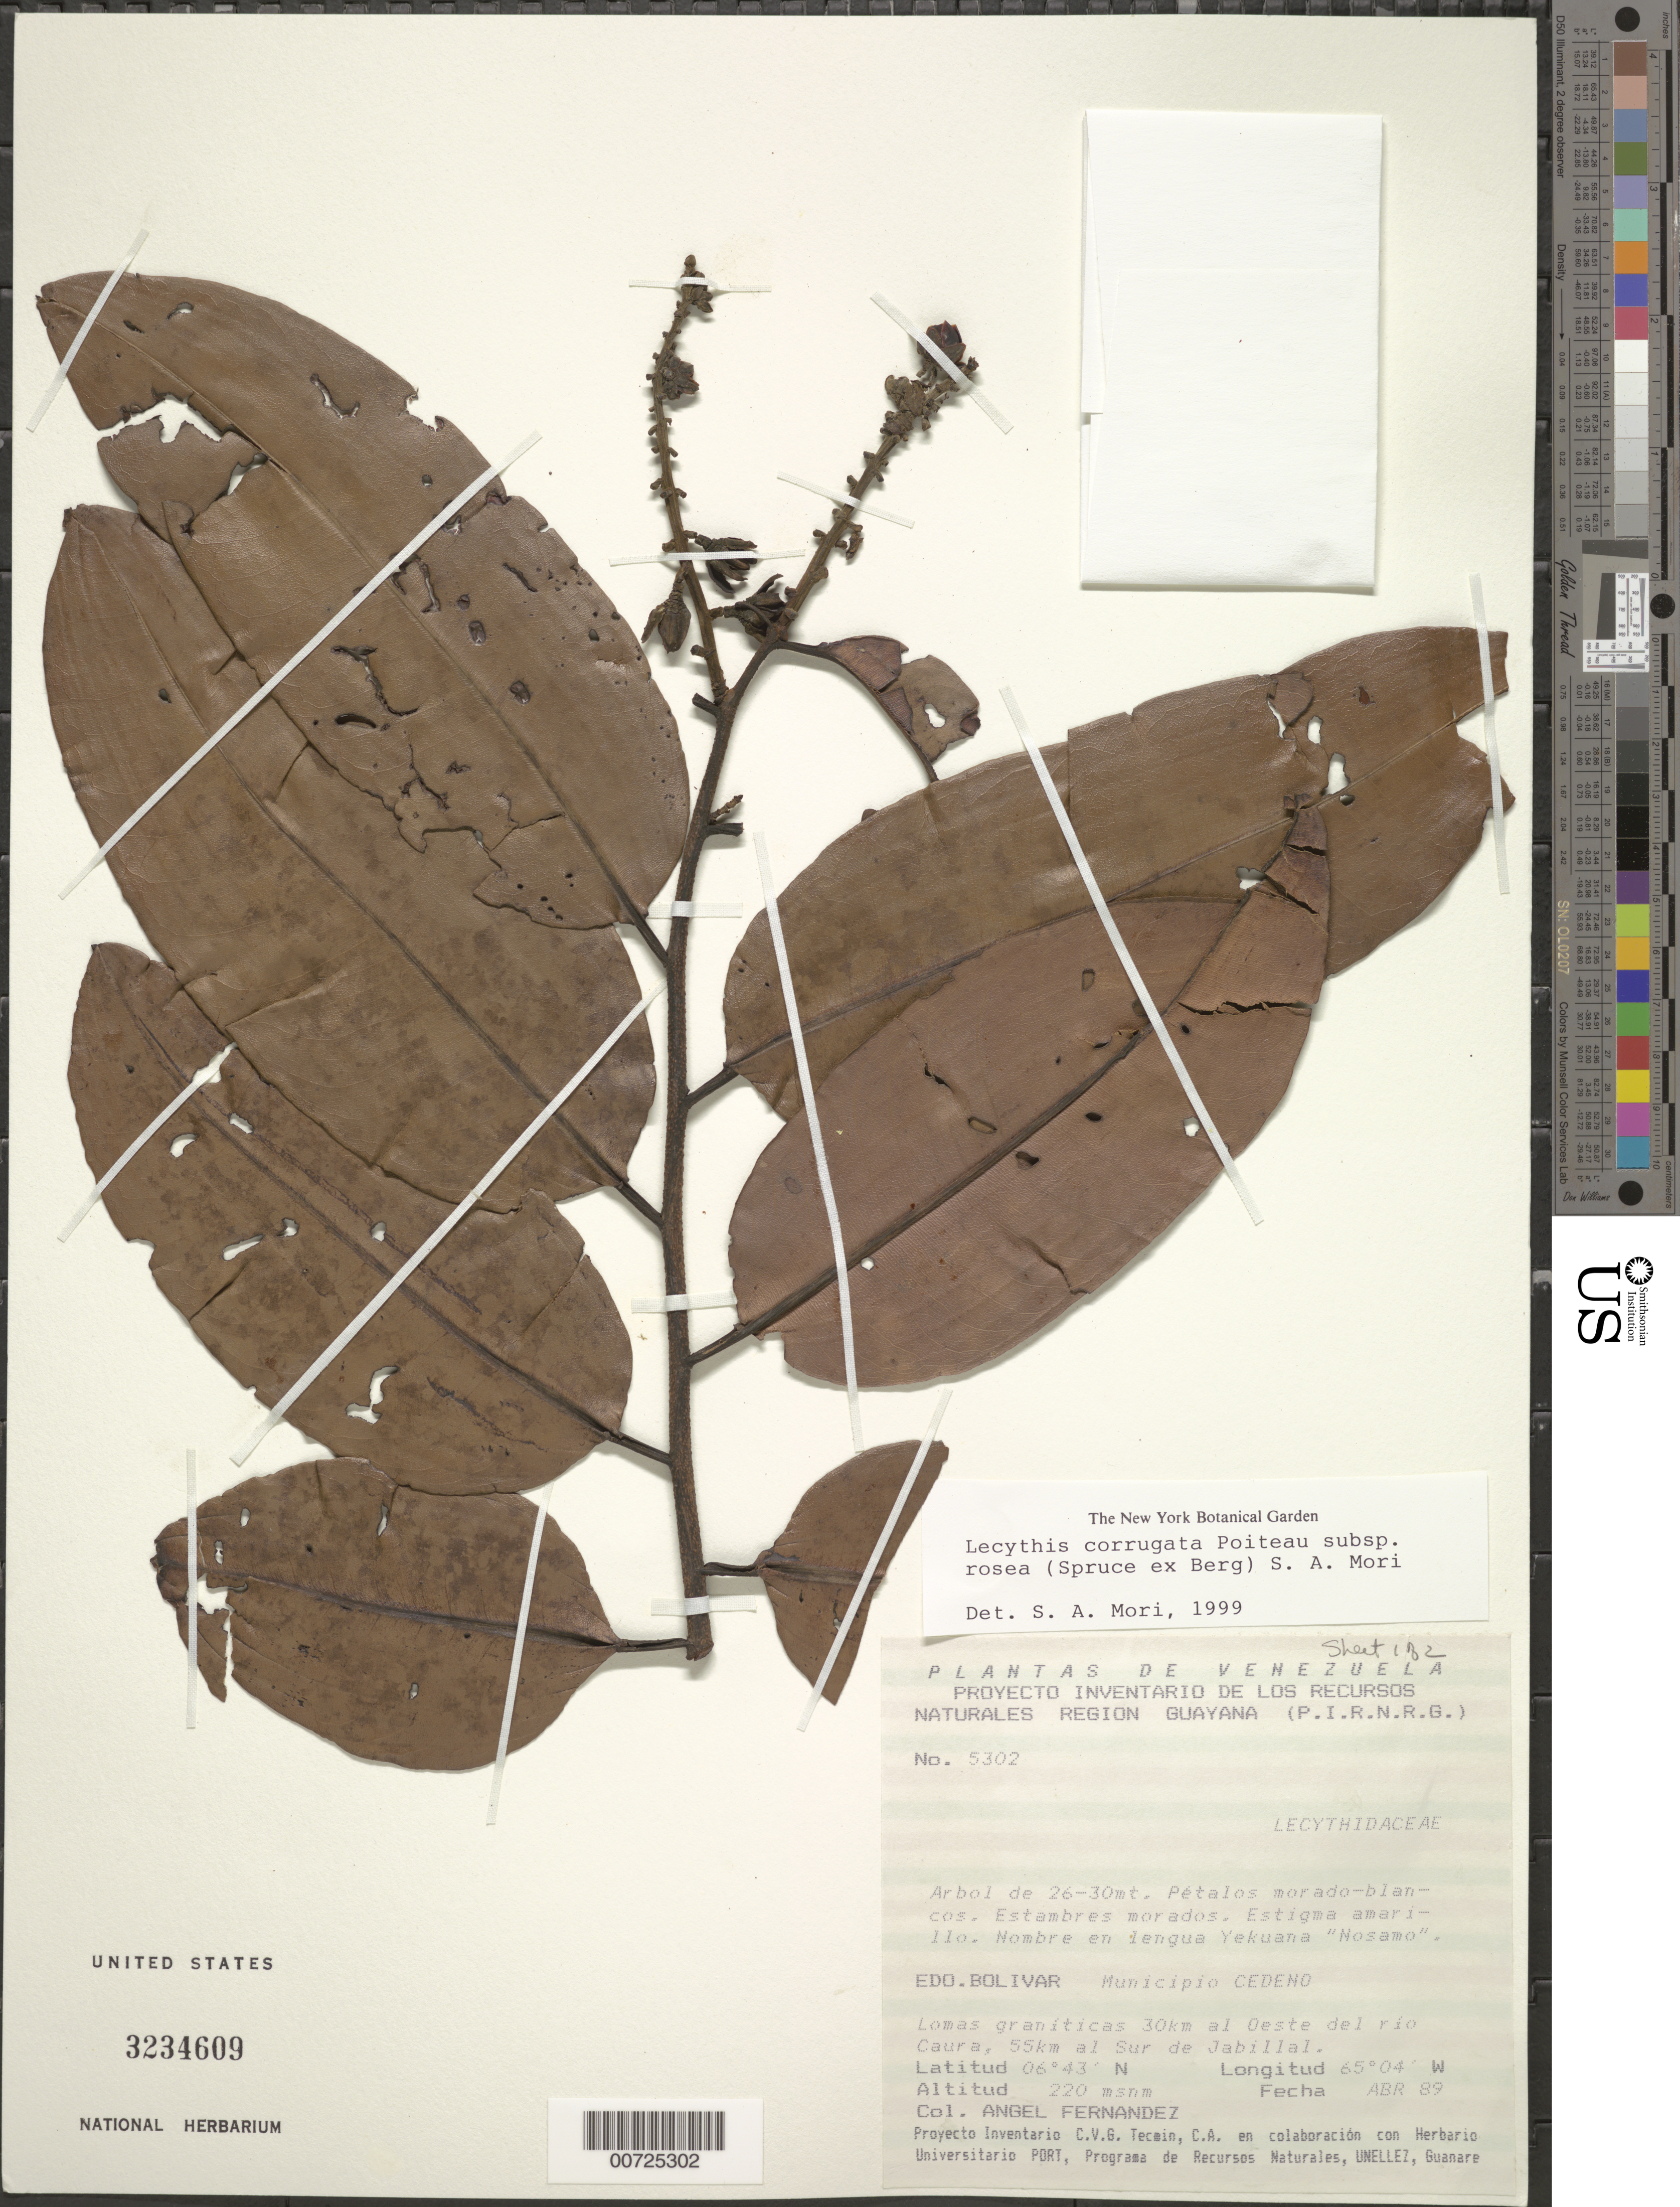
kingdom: Plantae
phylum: Tracheophyta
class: Magnoliopsida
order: Ericales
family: Lecythidaceae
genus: Lecythis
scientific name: Lecythis corrugata subsp. rosea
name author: (O. Berg) S.A. Mori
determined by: Mori, Scott A.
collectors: A. Fernández & E. Sanoja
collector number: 5302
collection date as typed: Apr-89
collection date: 1989-04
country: Venezuela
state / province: Bolívar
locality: Mun. Cedeño, 30 km al Oeste del Río Caura, 55 km al Sur de Jabillal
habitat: Granitic hills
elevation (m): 220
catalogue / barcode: US 3234609